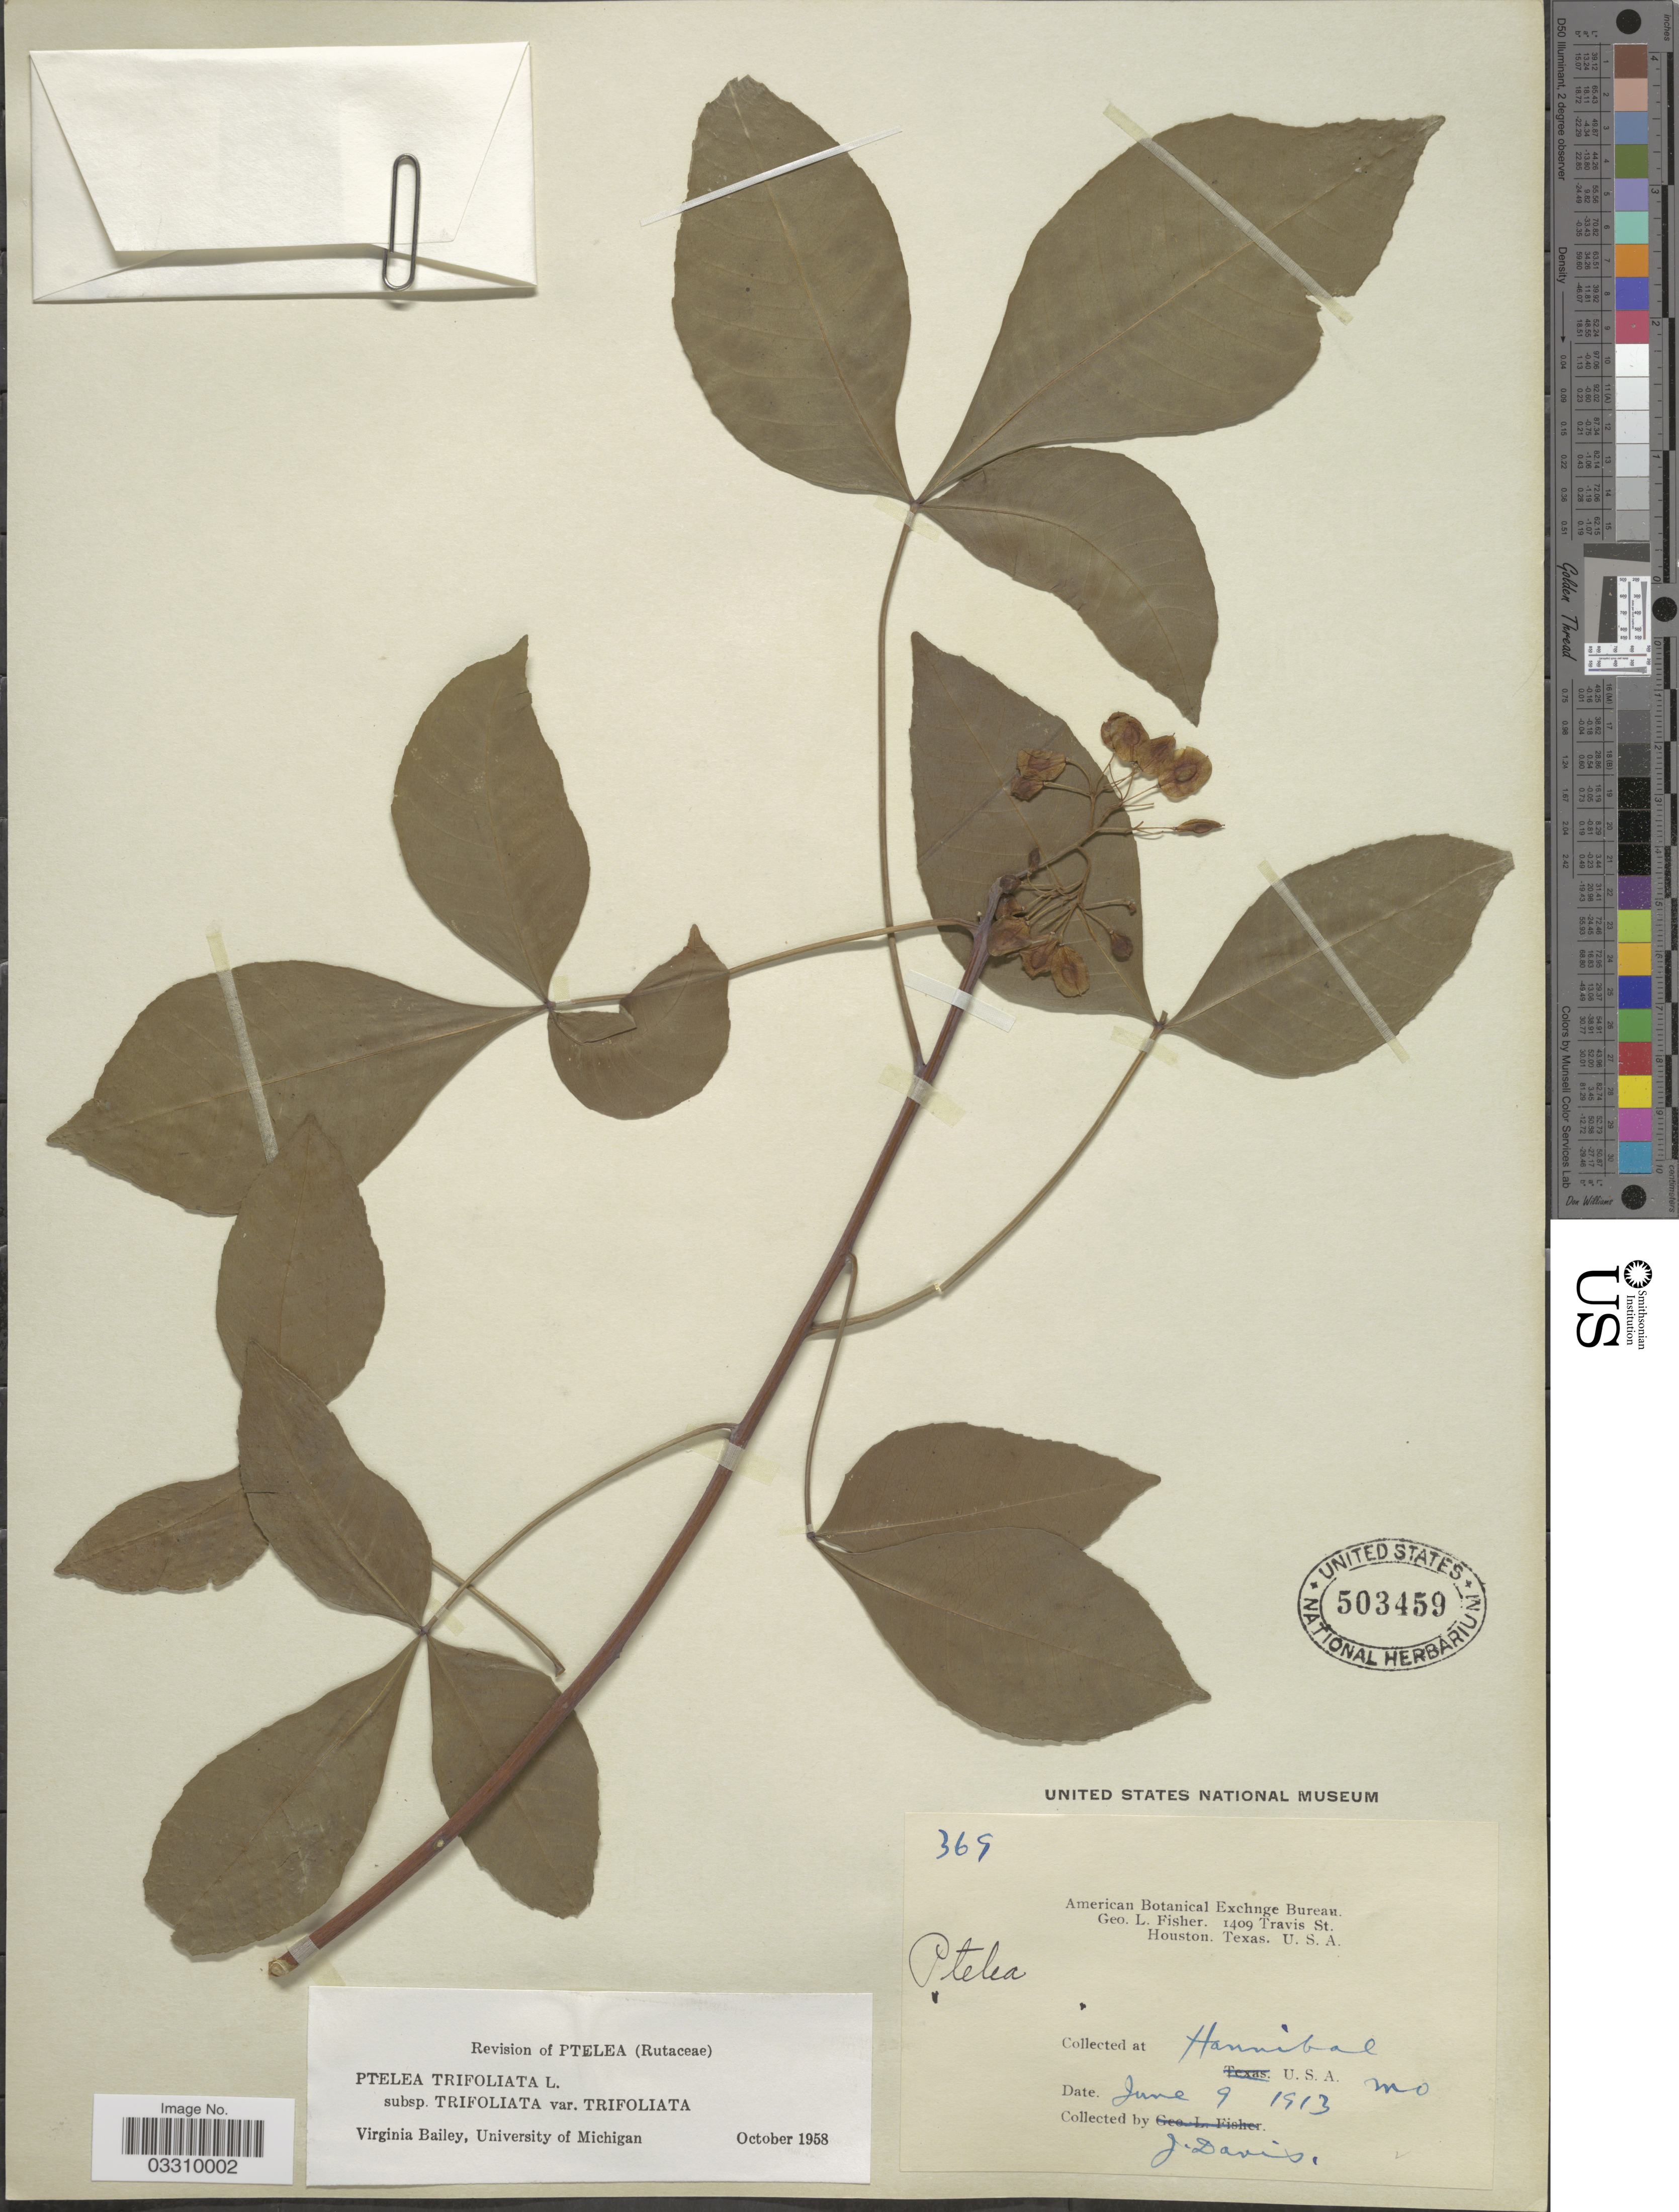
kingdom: Plantae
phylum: Tracheophyta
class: Magnoliopsida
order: Sapindales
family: Rutaceae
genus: Ptelea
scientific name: Ptelea trifoliata var. trifoliata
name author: L.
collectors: J. Davis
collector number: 369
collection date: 1913-06-09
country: United States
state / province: Missouri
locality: At Hannibal.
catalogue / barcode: US 503459